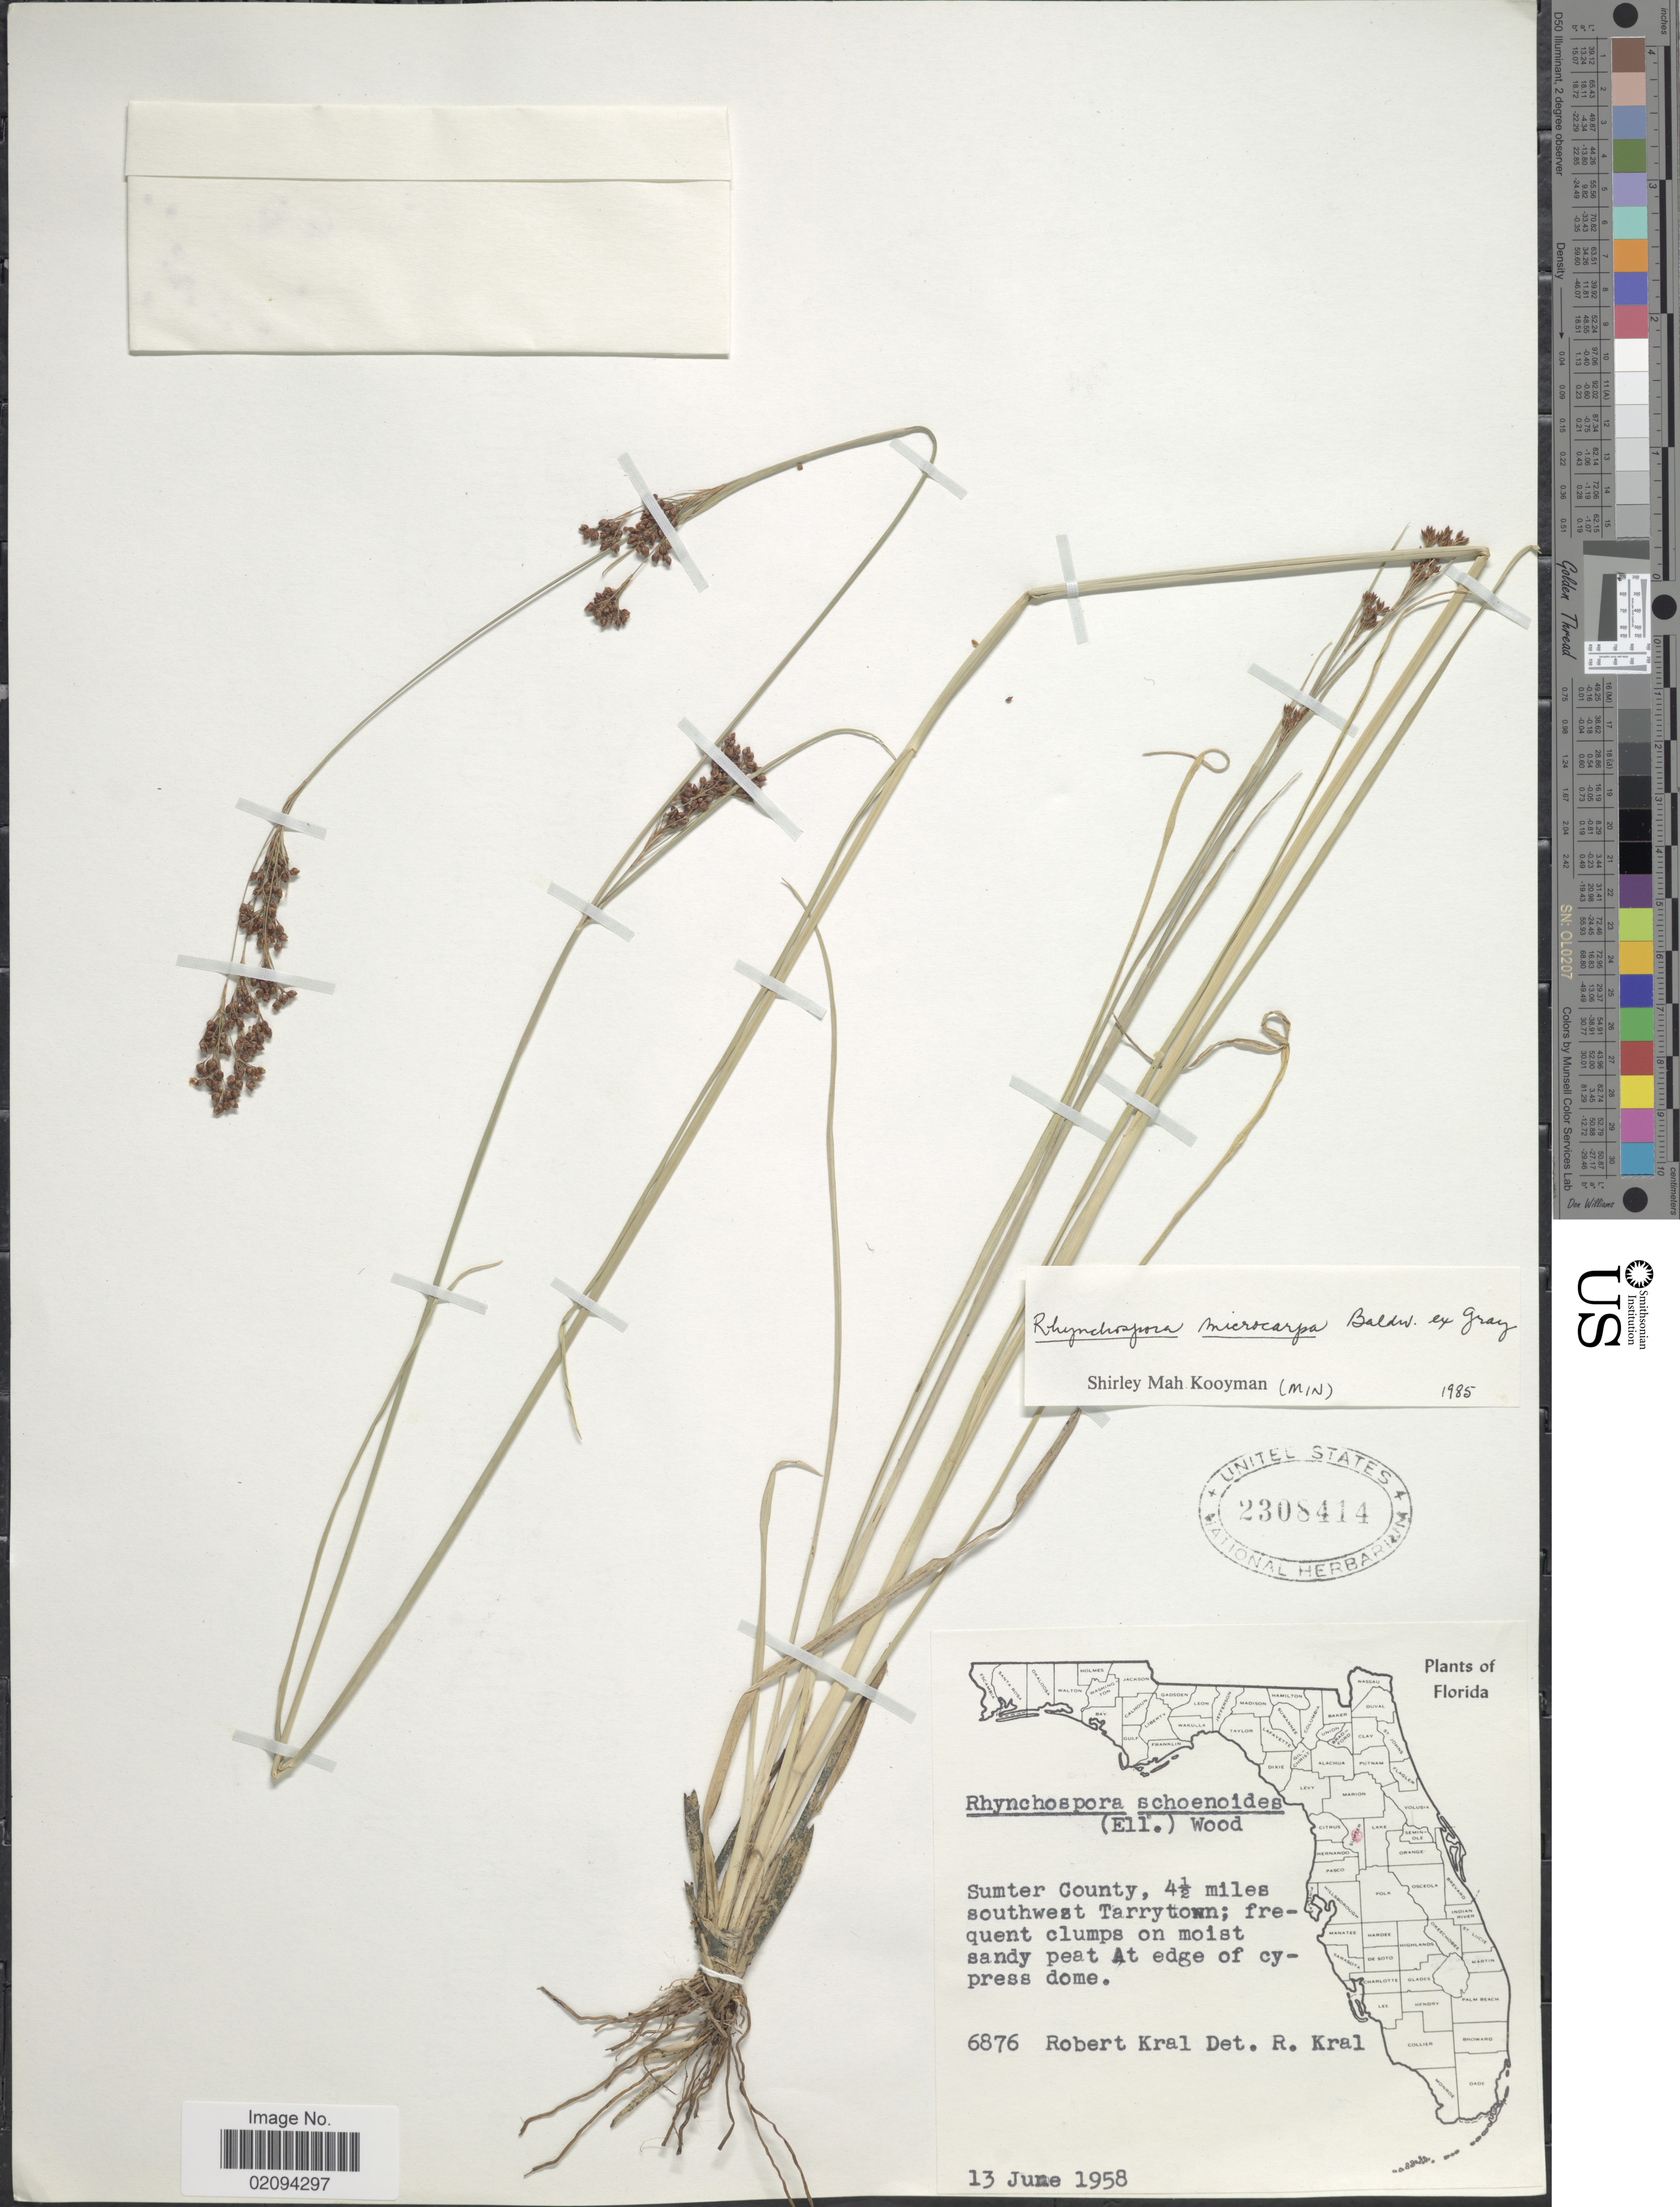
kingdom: Plantae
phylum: Tracheophyta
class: Liliopsida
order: Poales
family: Cyperaceae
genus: Rhynchospora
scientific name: Rhynchospora microcarpa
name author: Baldwin ex A. Gray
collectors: R. Kral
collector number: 6876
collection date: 1958-06-13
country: United States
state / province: Florida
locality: Sumter Co, 4½ miles southwest Tarrytown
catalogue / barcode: US 2308414